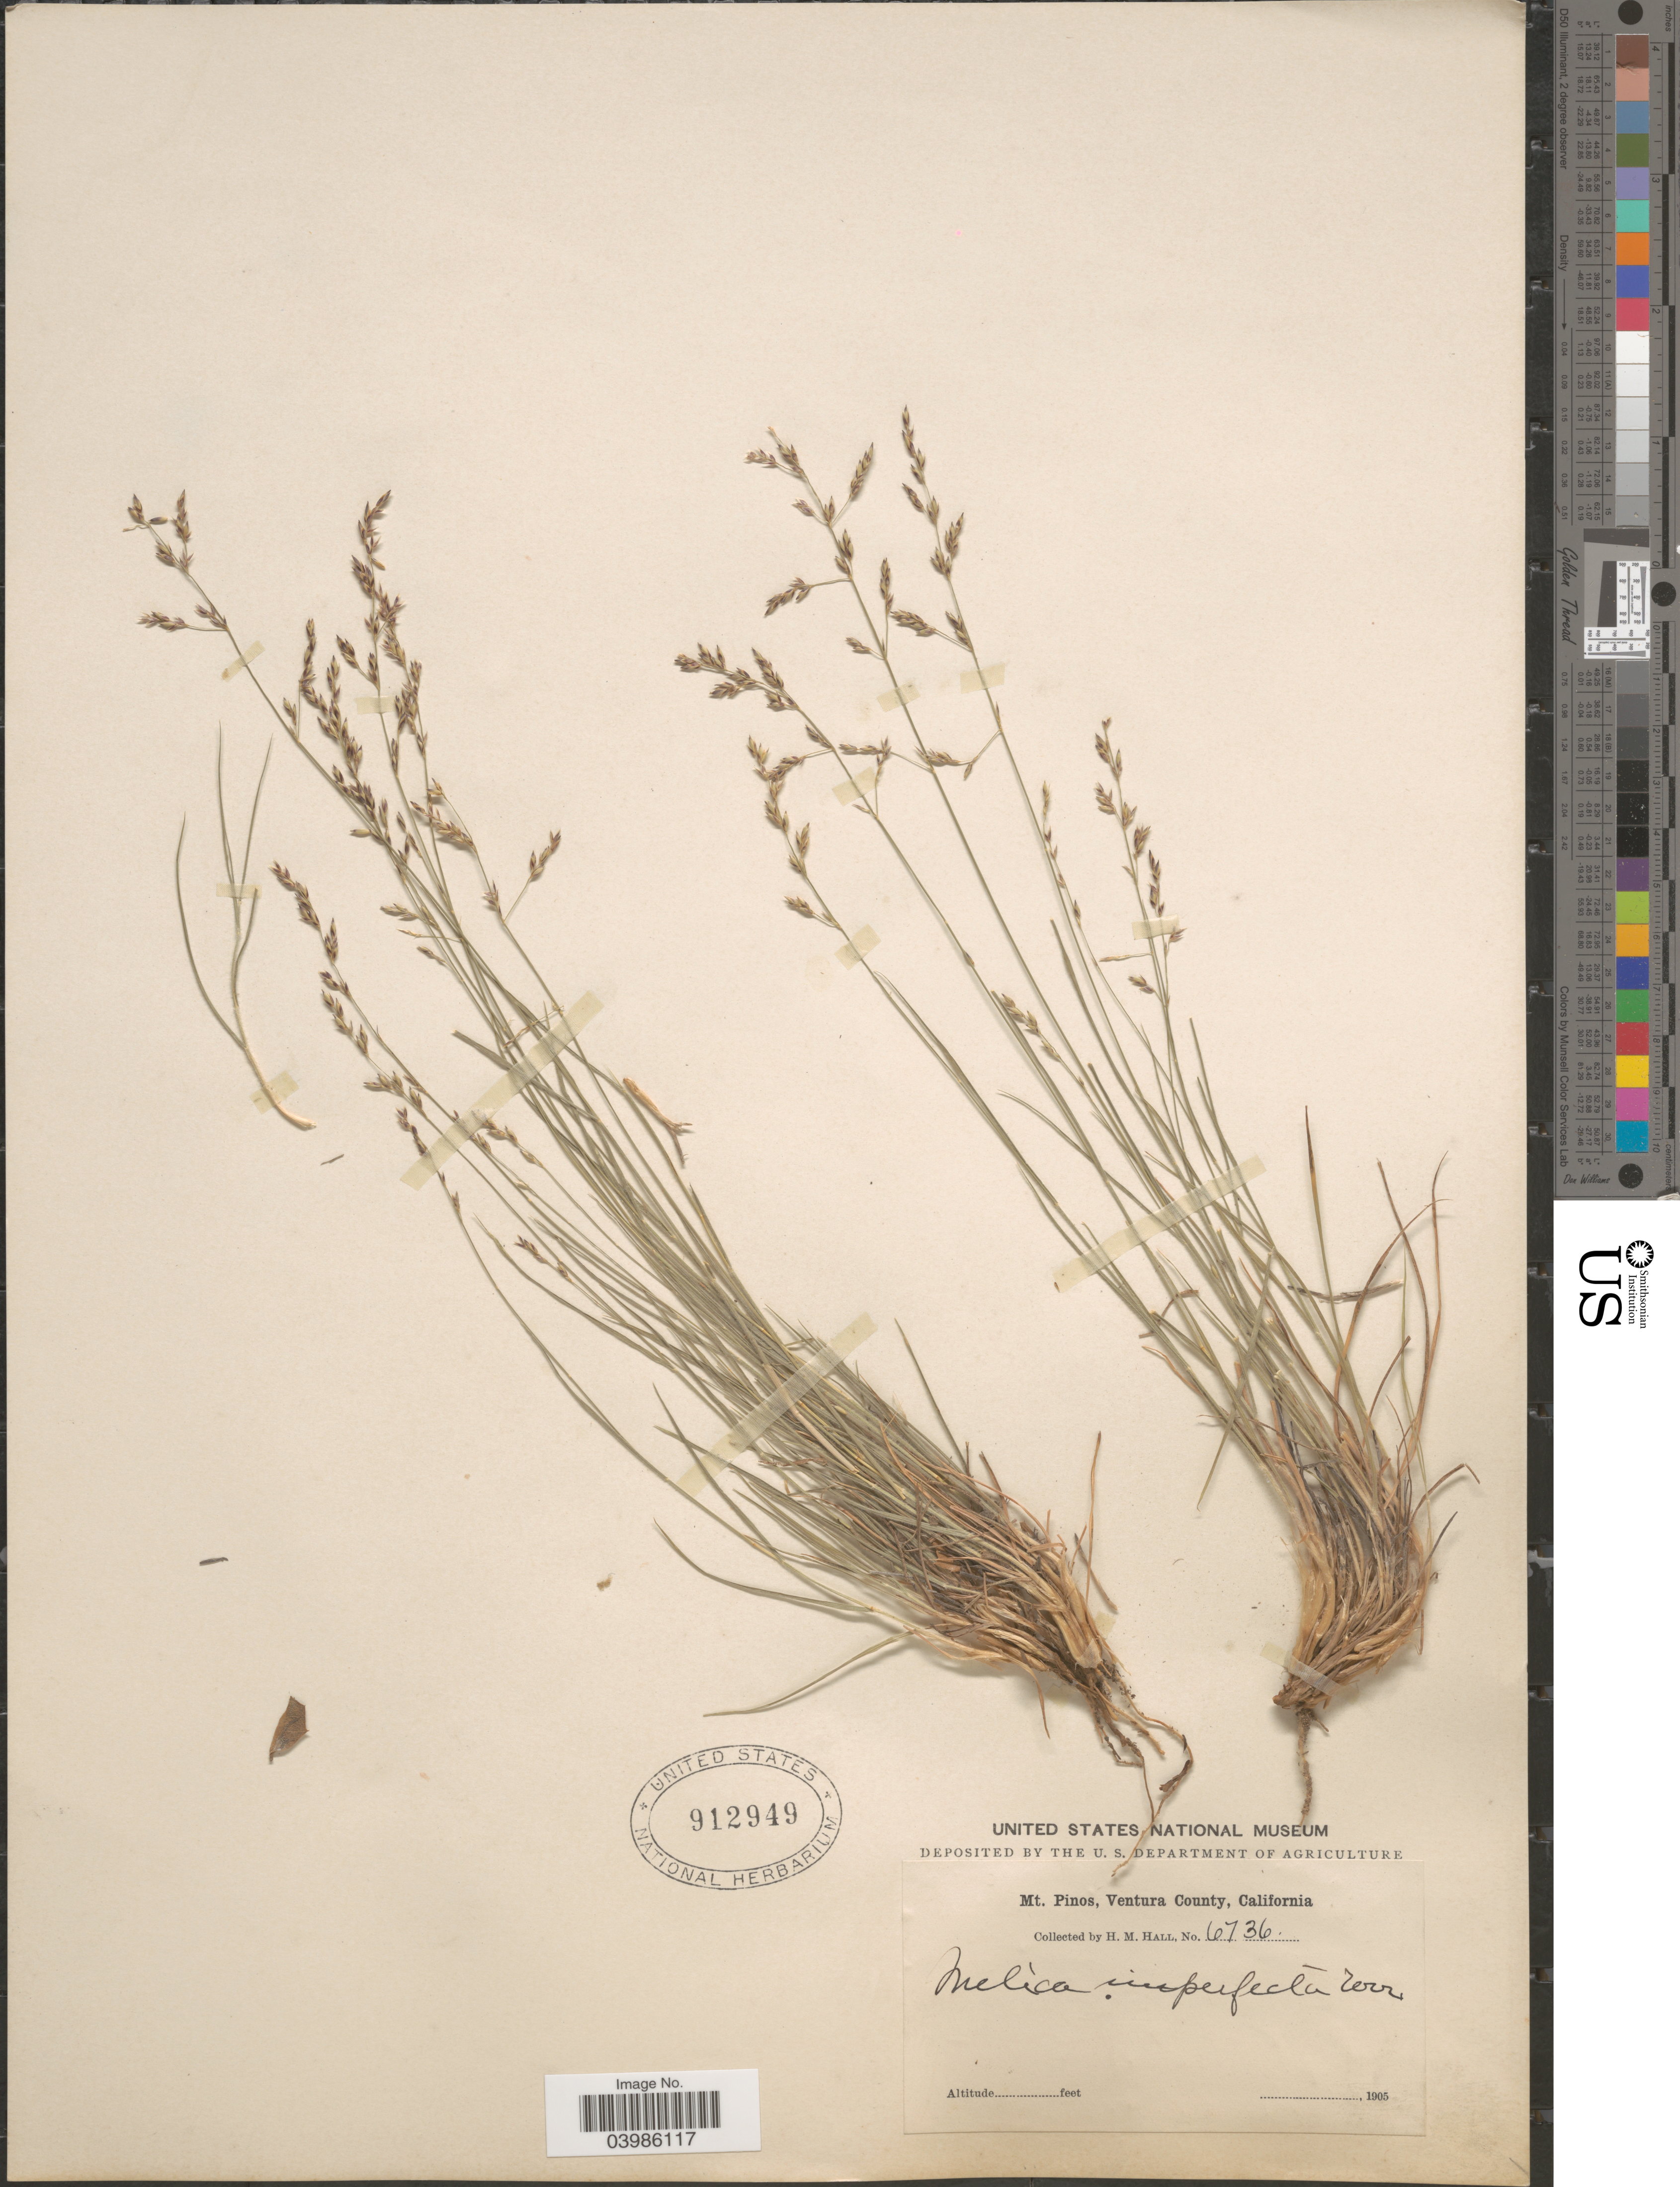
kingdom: Plantae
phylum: Tracheophyta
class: Liliopsida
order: Poales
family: Poaceae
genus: Melica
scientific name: Melica imperfecta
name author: Trin.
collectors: H. M. Hall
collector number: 6736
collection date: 1905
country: United States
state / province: California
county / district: Ventura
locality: Mt. Pinos, Ventura County.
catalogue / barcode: US 912949